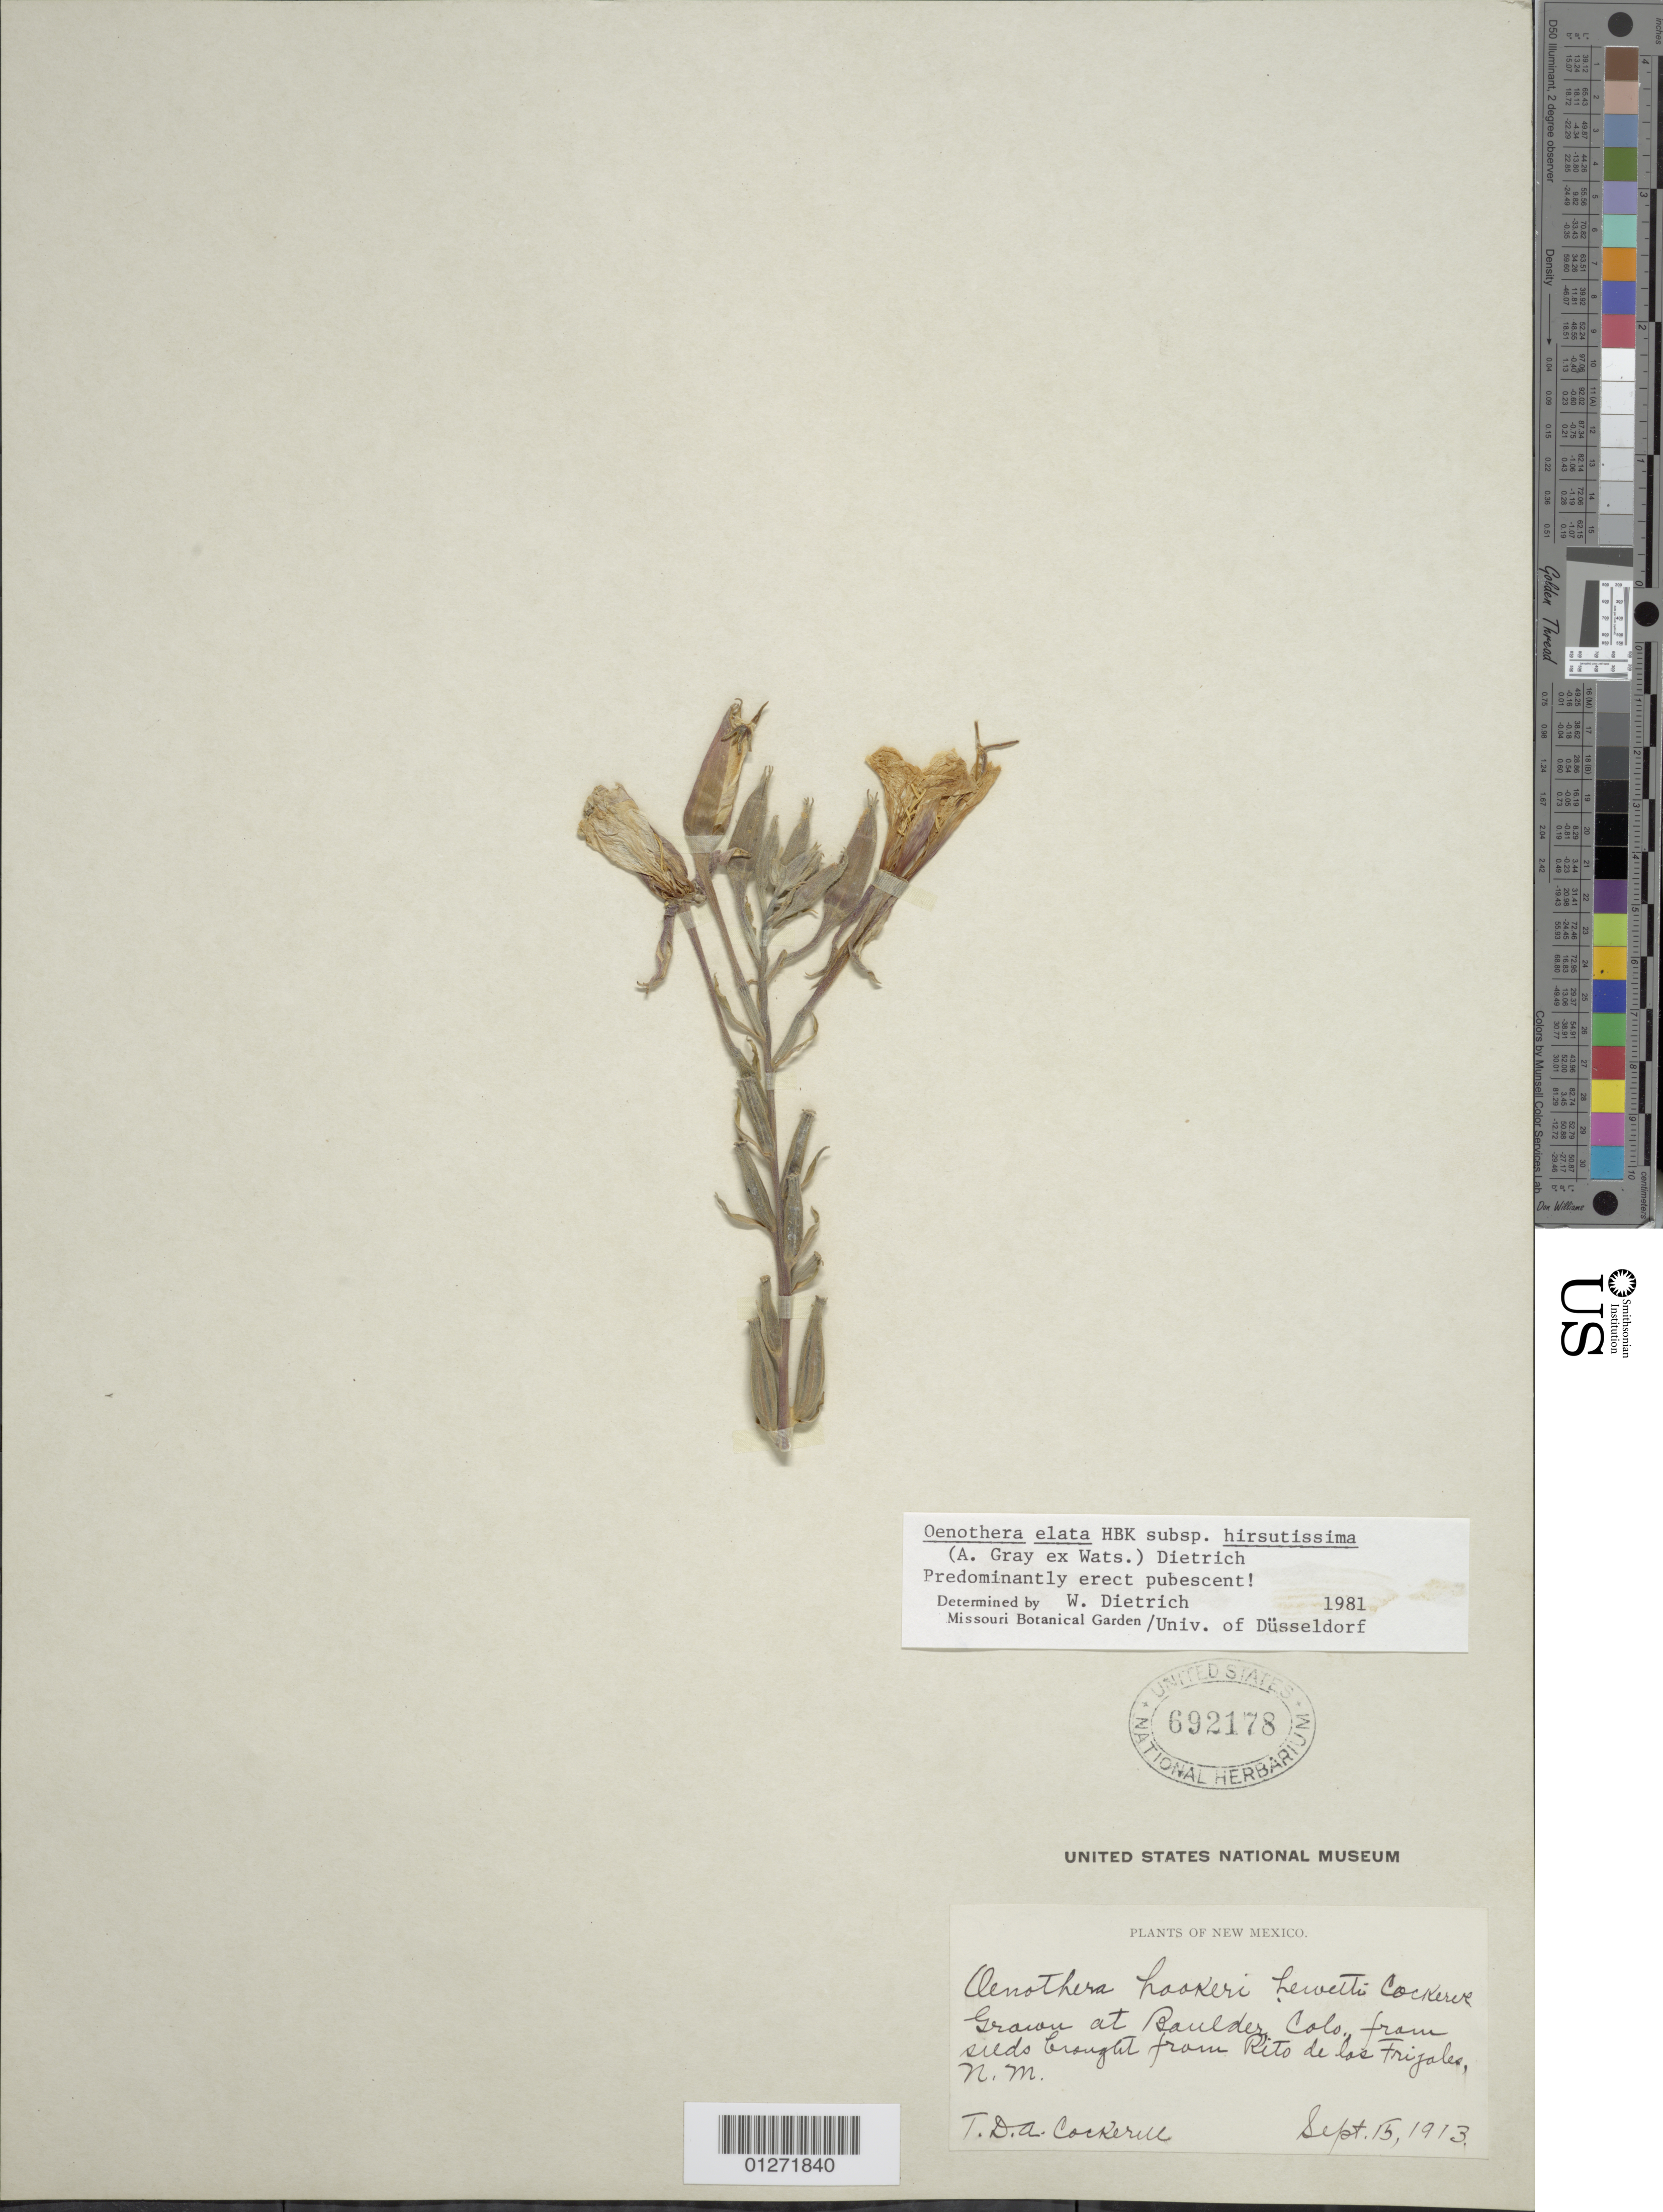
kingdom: Plantae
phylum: Tracheophyta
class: Magnoliopsida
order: Myrtales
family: Onagraceae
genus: Oenothera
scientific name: Oenothera elata subsp. hirsutissima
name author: (A. Gray ex S. Watson) W. Dietr.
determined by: Dietrich, W.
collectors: T. Cockerell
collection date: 1913-09-15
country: United States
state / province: New Mexico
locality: Rito de los Frizales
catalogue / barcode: US 692178